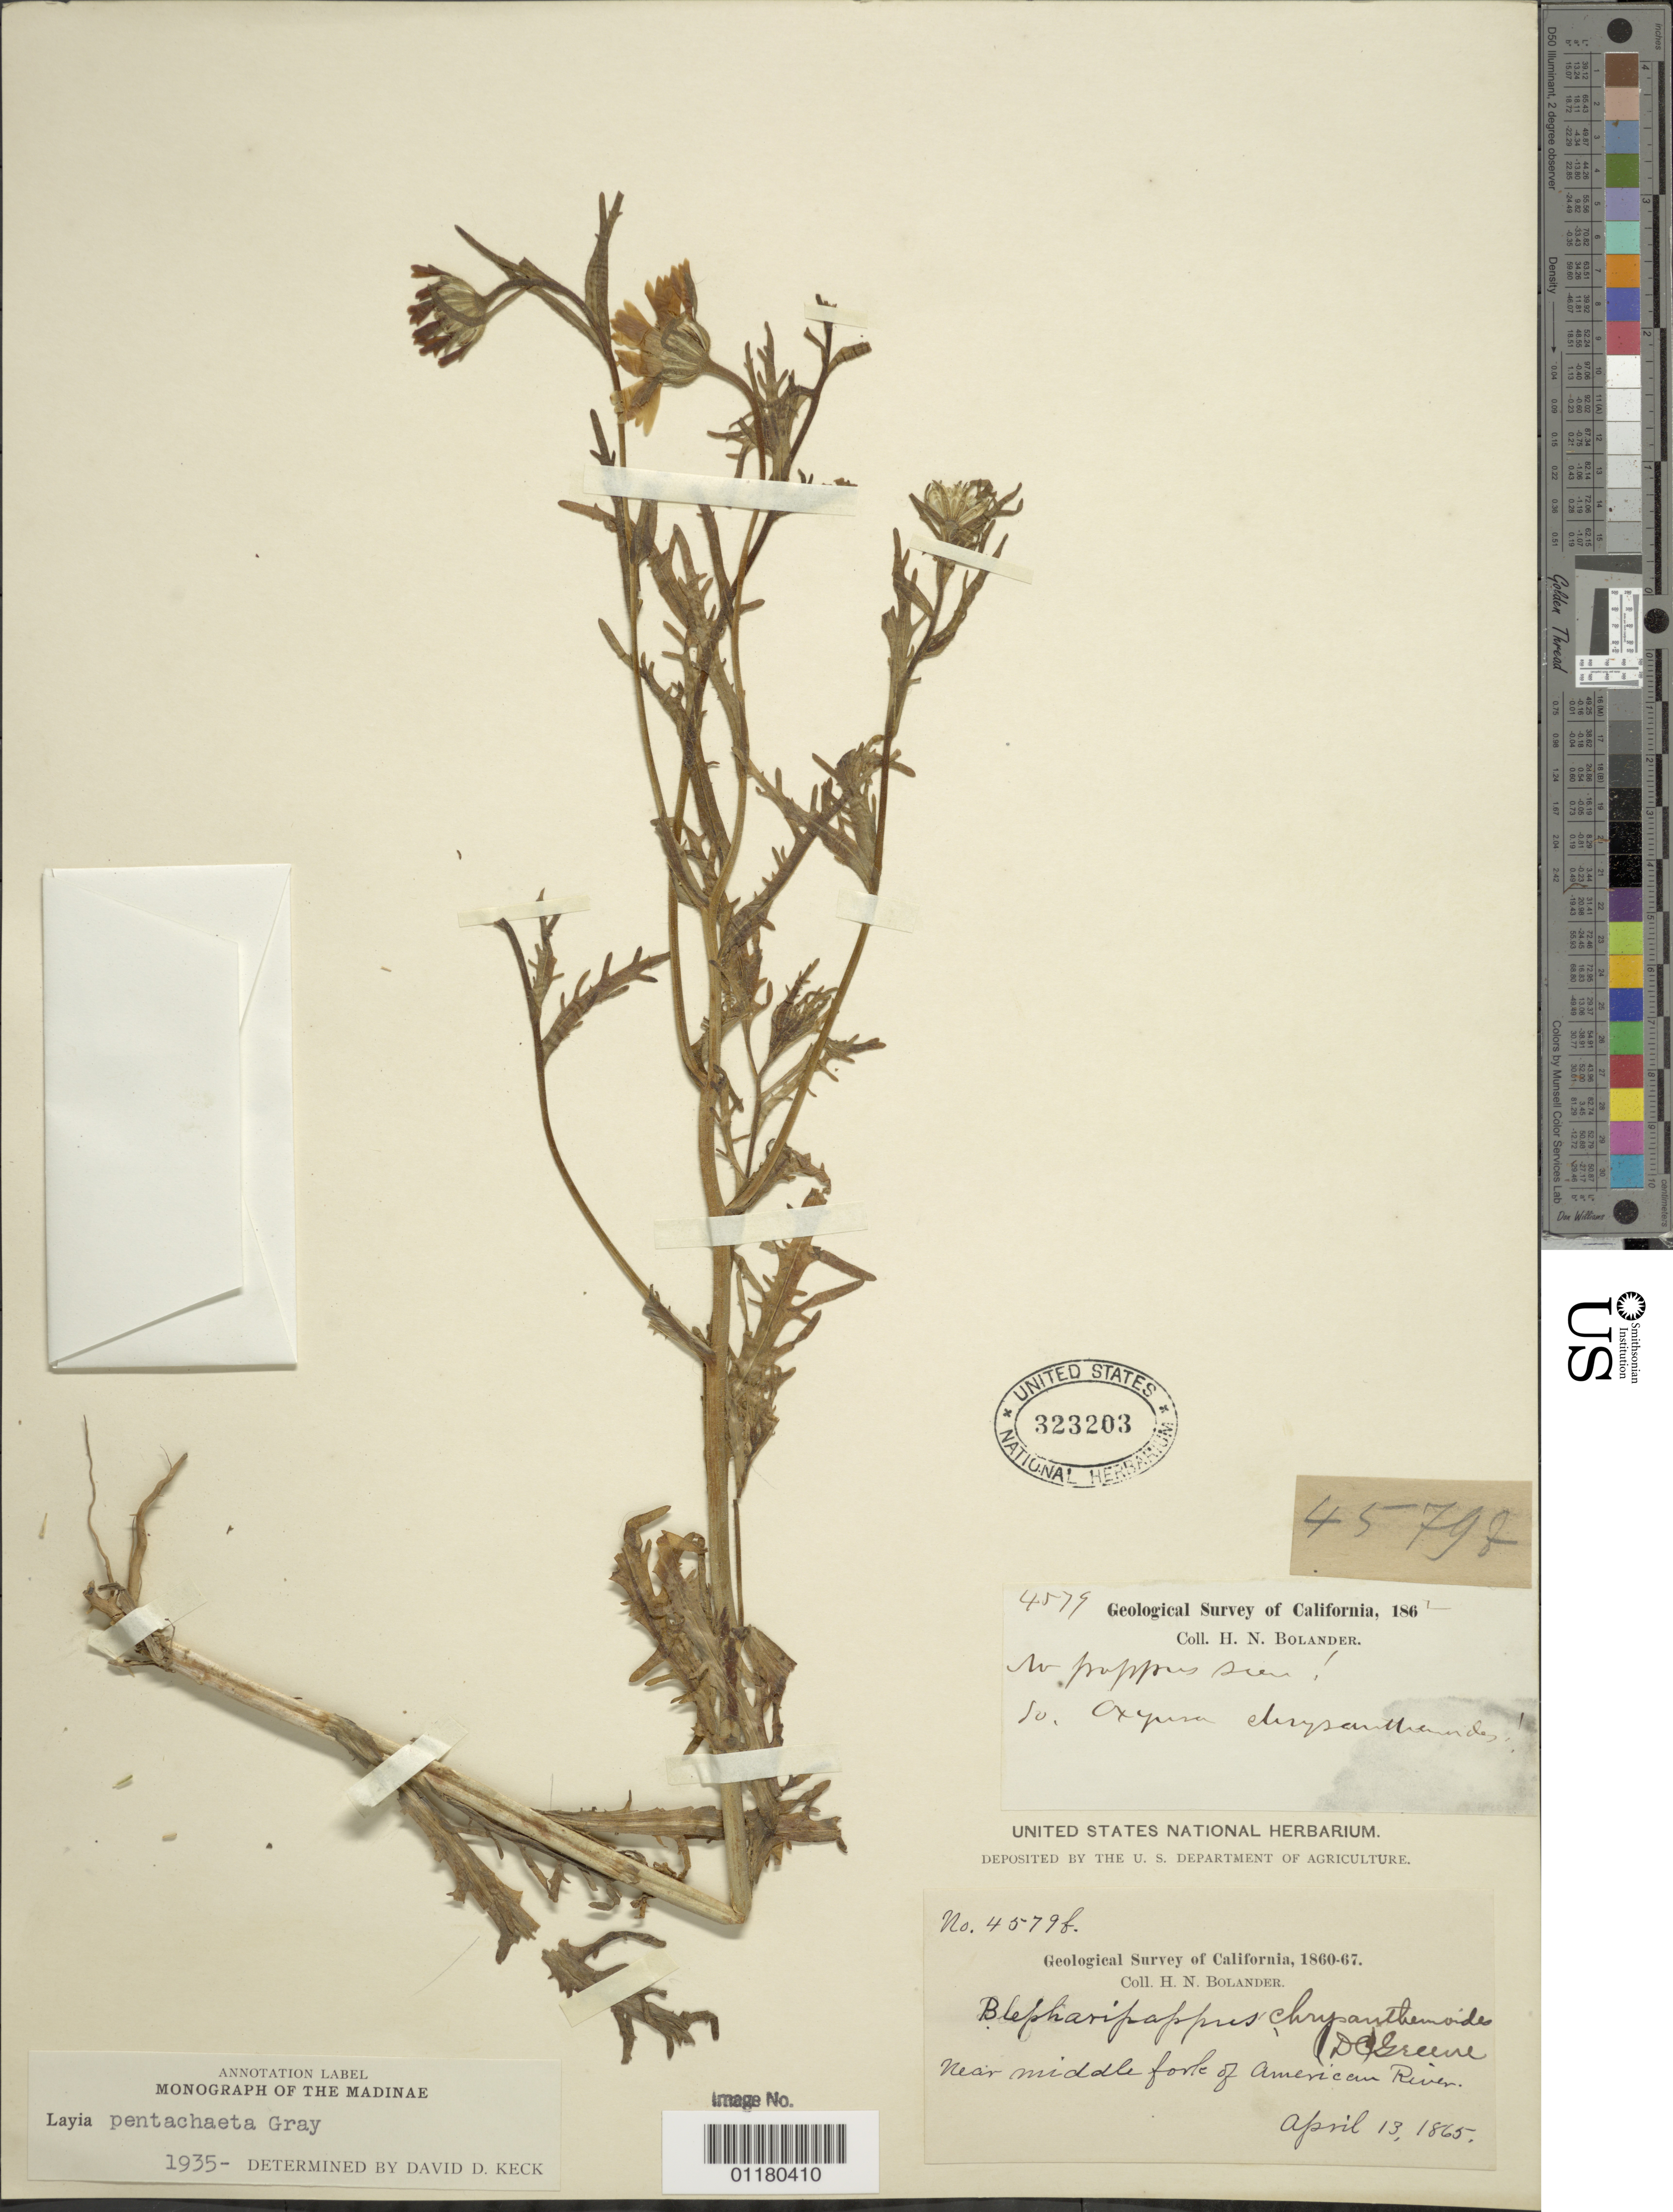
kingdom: Plantae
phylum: Tracheophyta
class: Magnoliopsida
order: Asterales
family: Asteraceae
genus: Layia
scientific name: Layia pentachaeta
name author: A. Gray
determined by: Keck, David D.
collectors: H. Bolander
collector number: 4579 b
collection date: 1865-04-13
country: United States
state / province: California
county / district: Placer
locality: near middle fork of American River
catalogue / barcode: US 323203